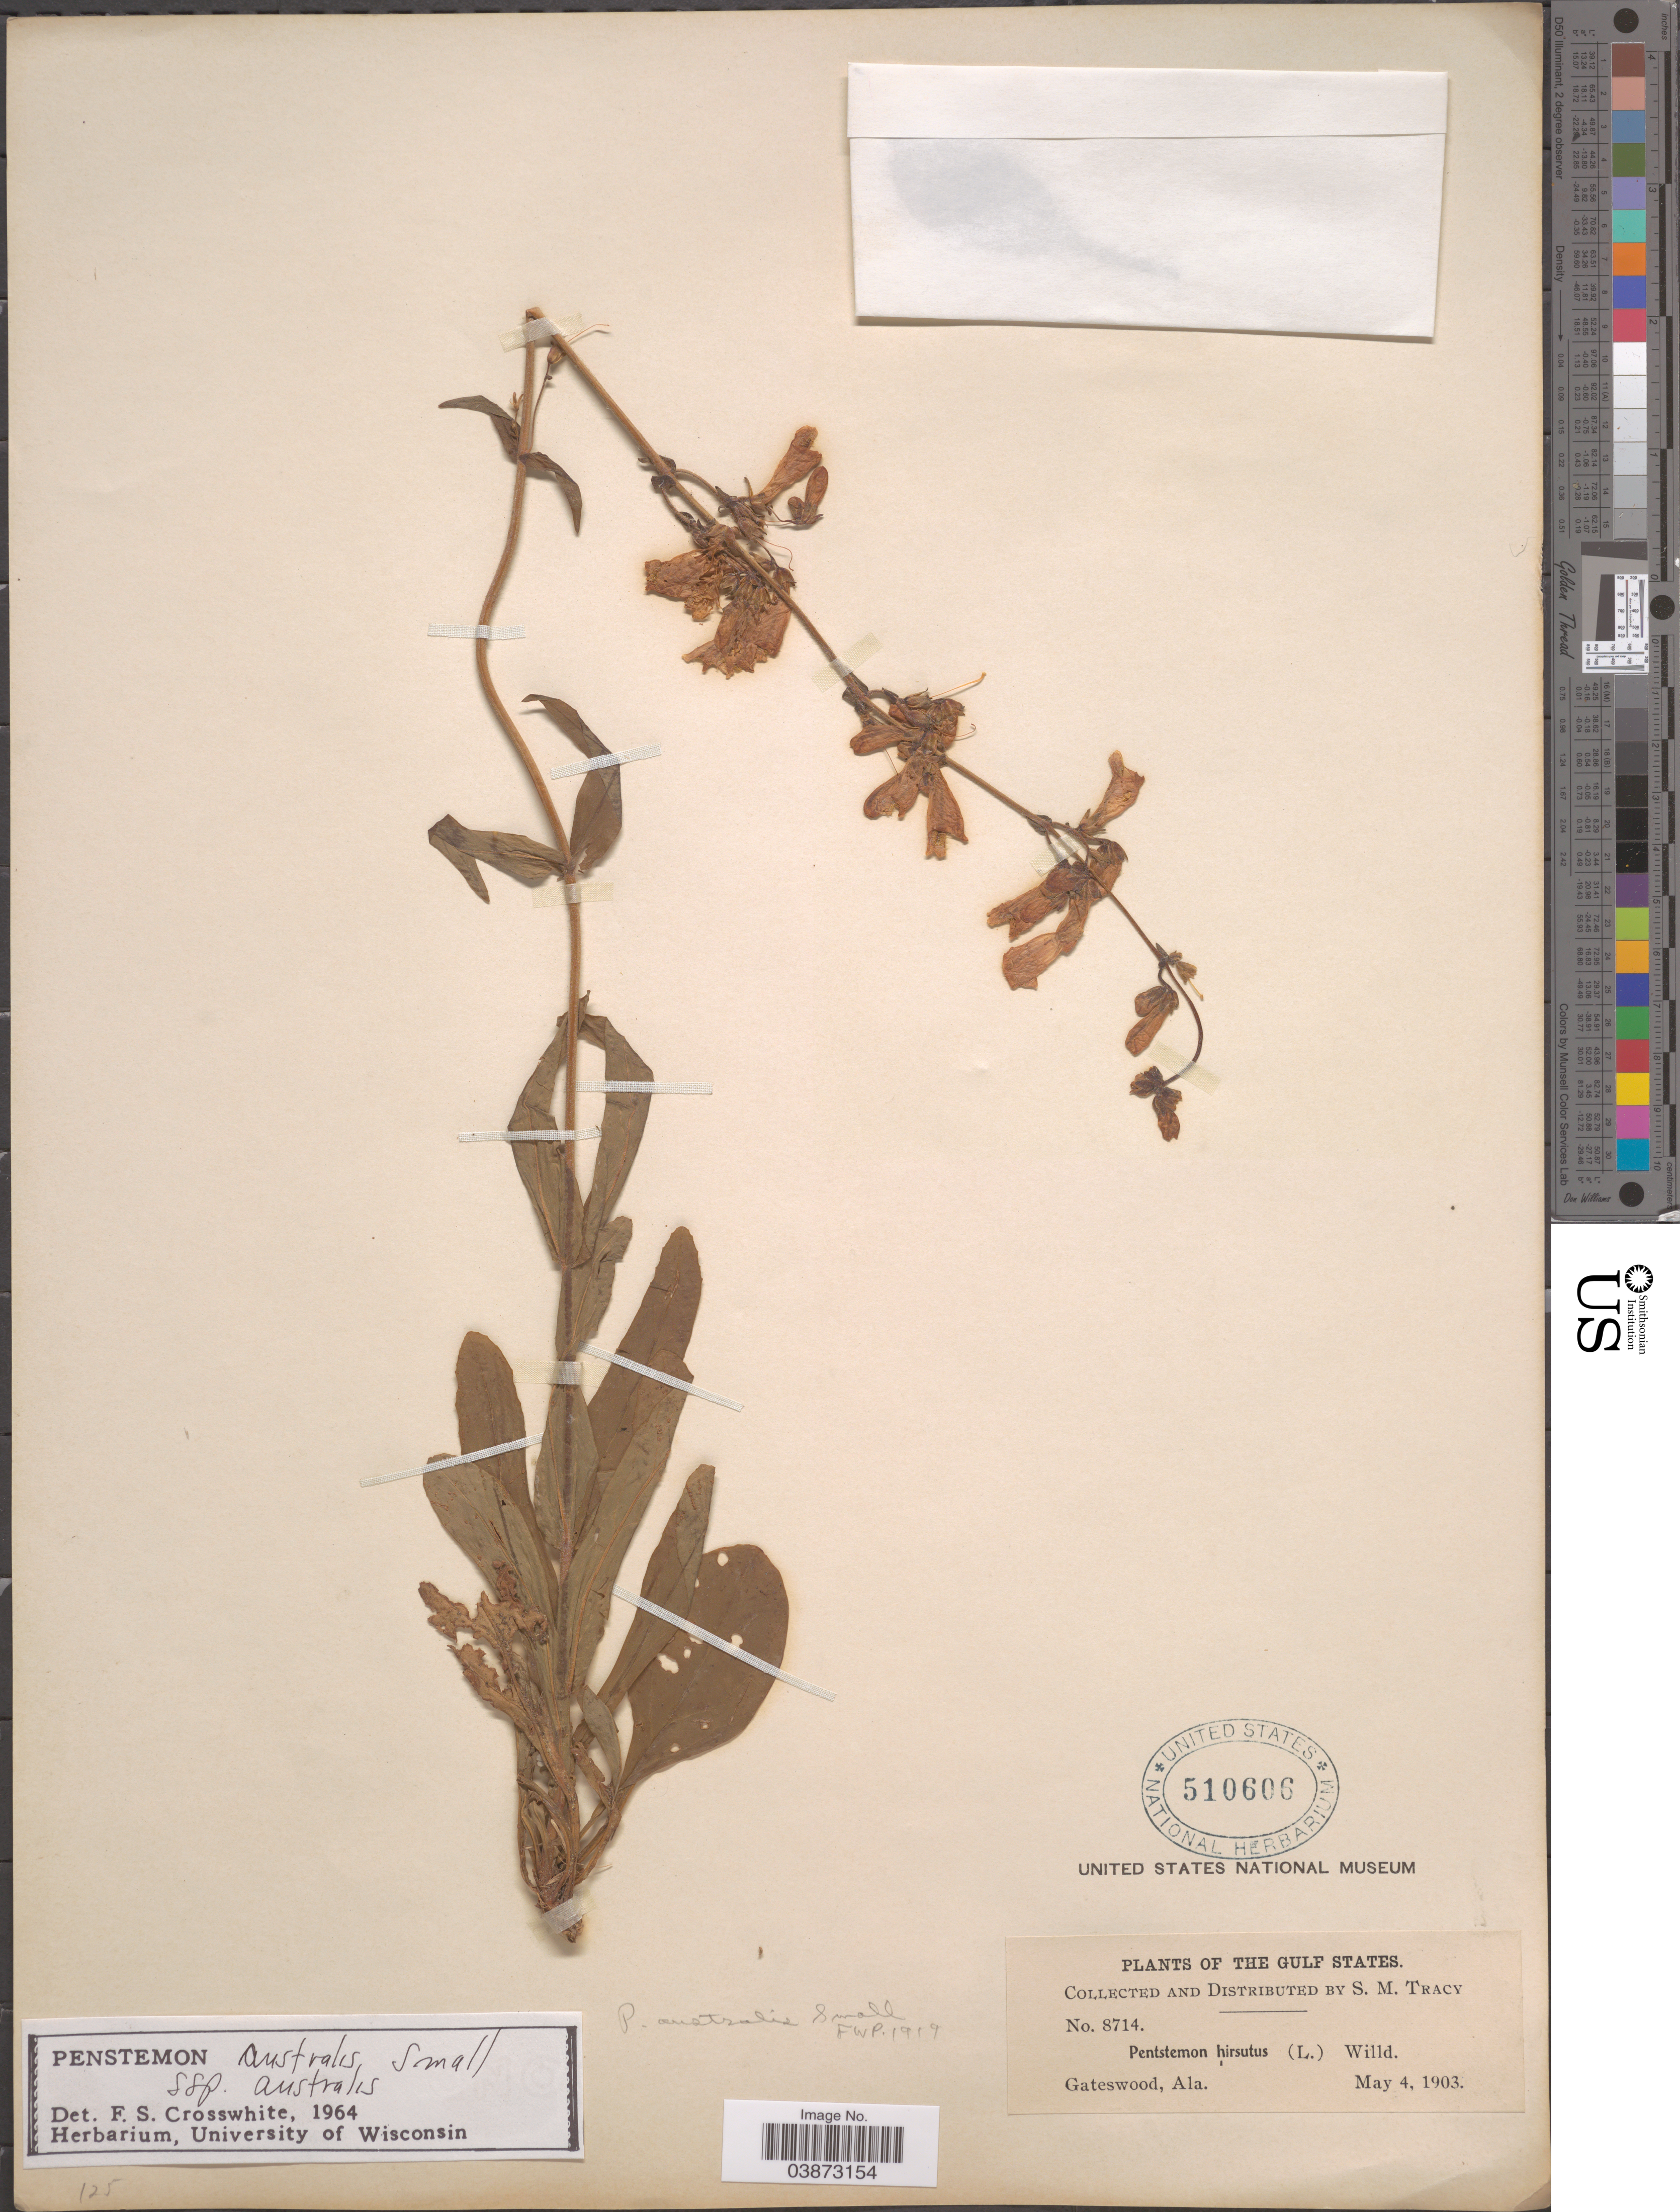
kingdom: Plantae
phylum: Tracheophyta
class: Magnoliopsida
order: Lamiales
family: Plantaginaceae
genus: Penstemon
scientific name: Penstemon australis subsp. australis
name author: Small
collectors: S. M. Tracy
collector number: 8714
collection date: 1903-05-04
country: United States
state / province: Alabama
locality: The Gulf States. Gateswood.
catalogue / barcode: US 510606